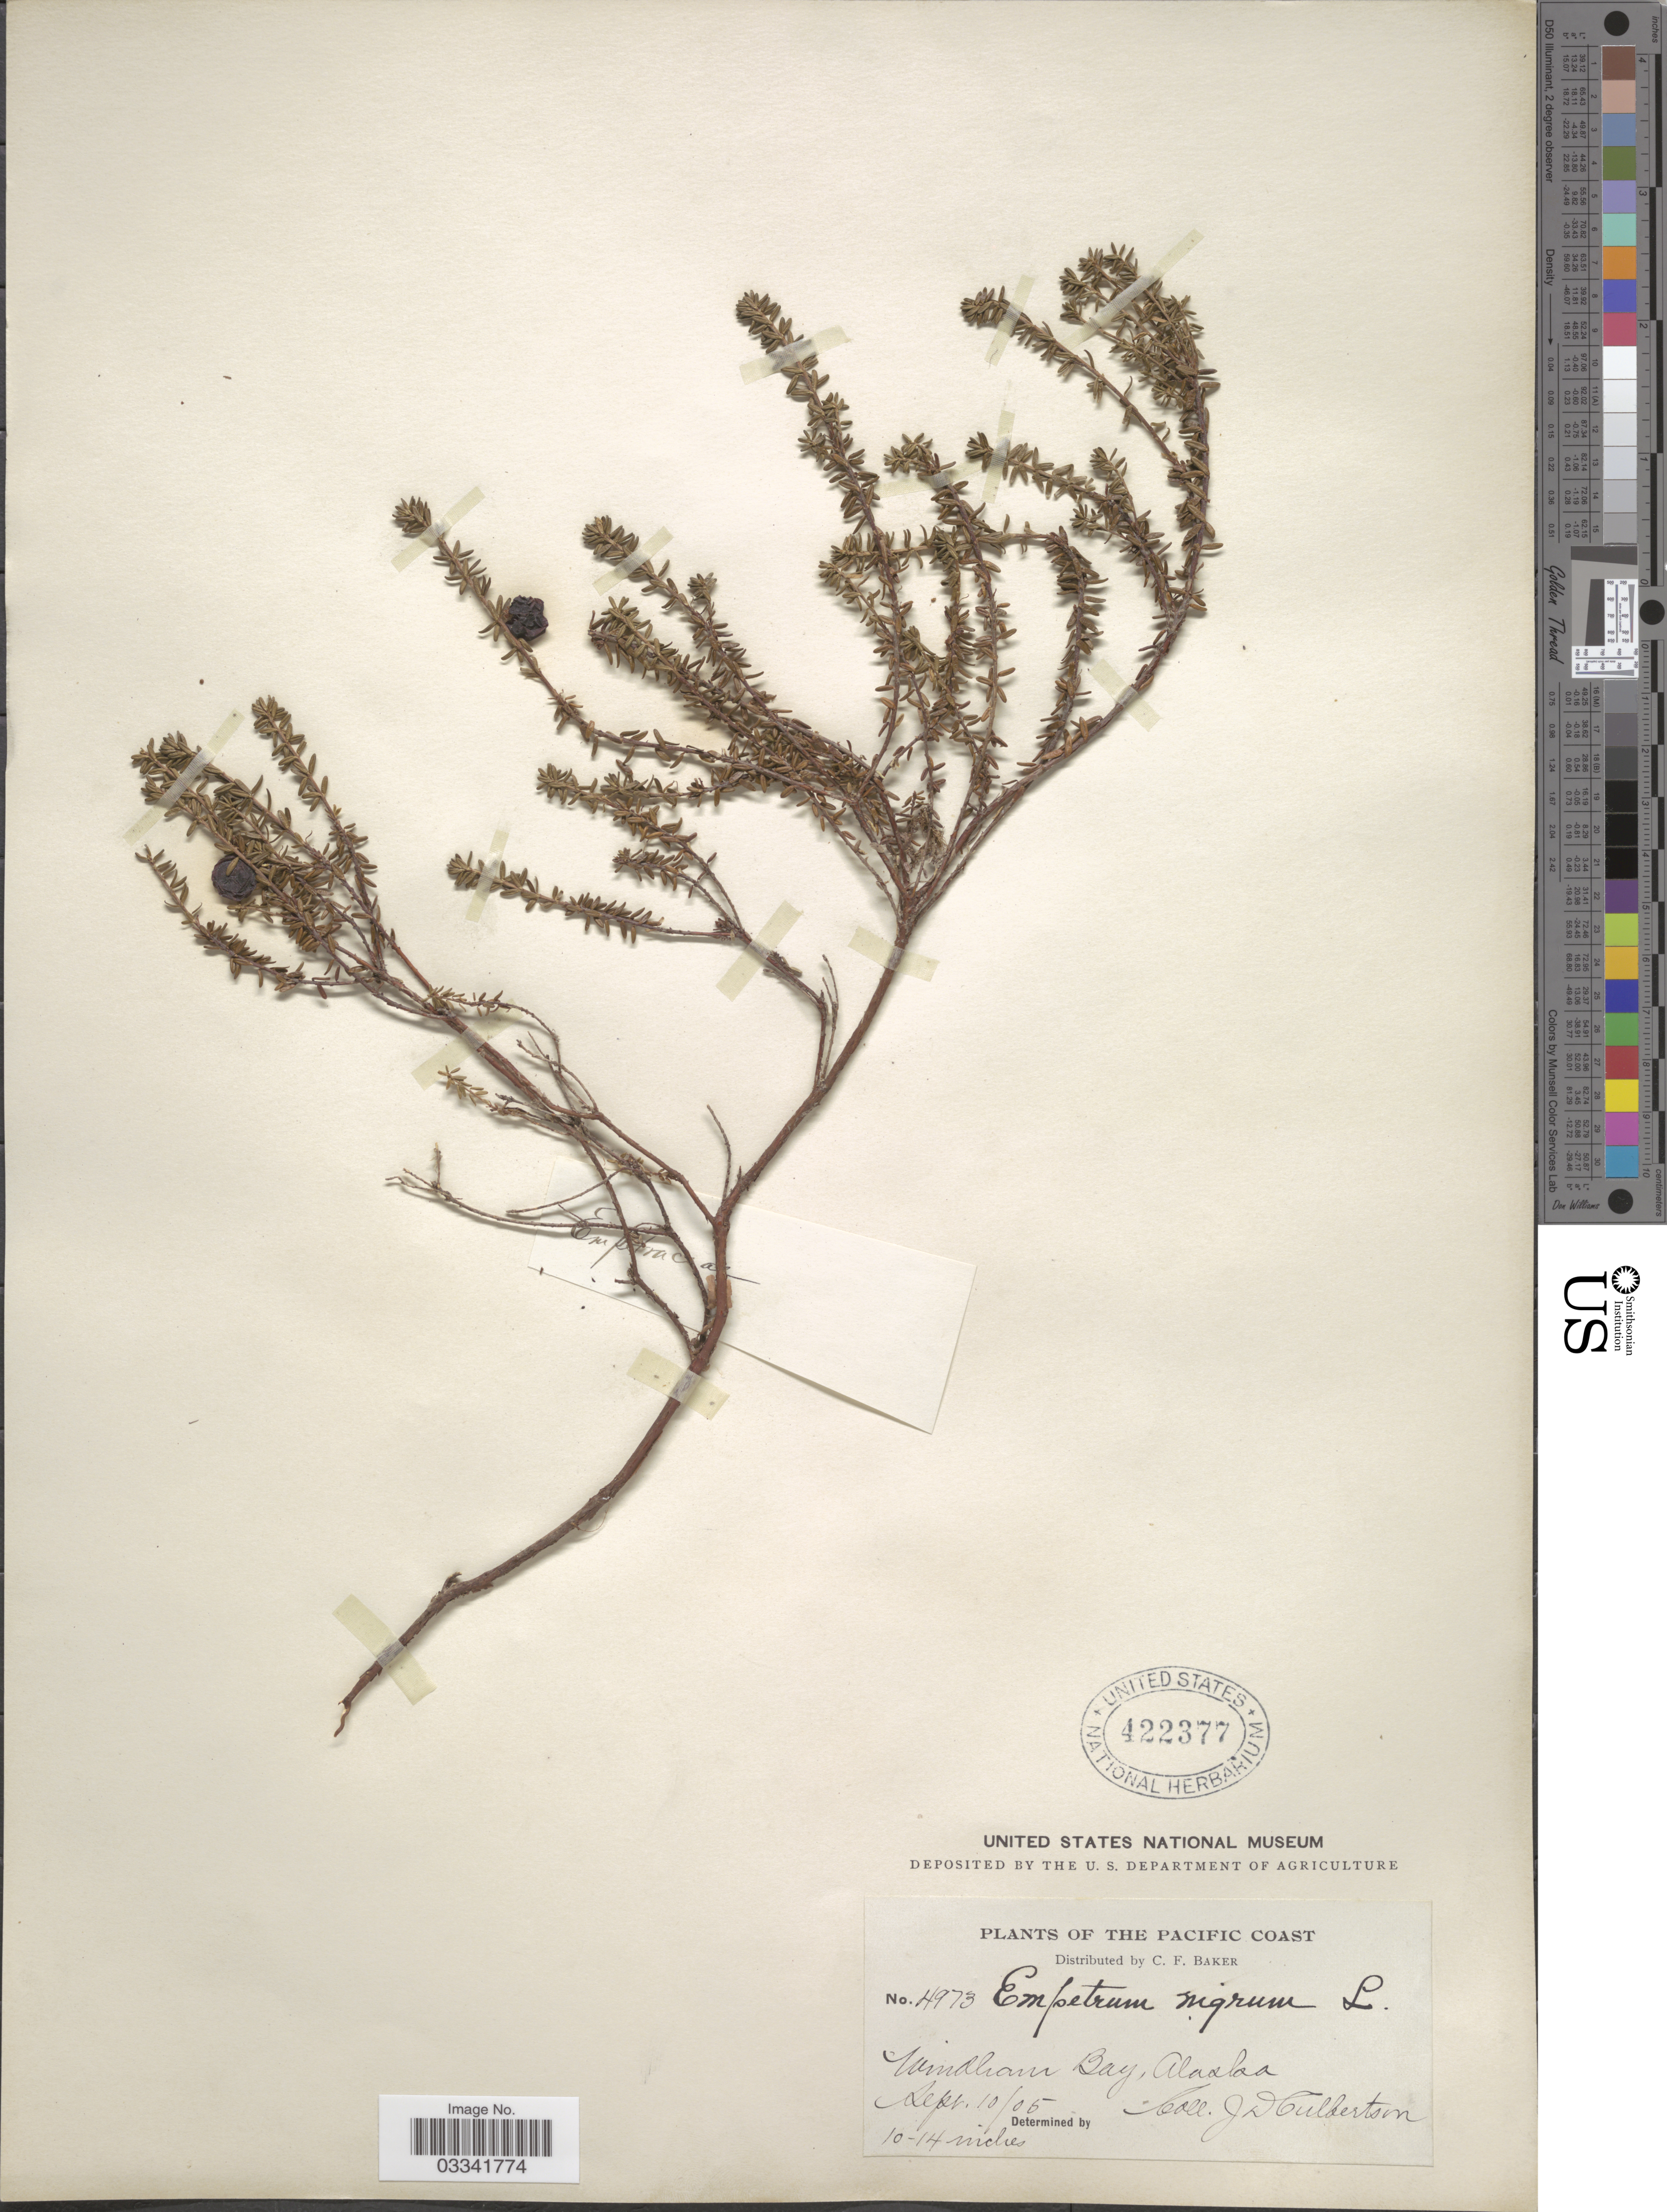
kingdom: Plantae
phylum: Tracheophyta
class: Magnoliopsida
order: Ericales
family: Ericaceae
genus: Empetrum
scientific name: Empetrum nigrum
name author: L.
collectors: J. Culbertson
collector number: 4973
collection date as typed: Transcribed d/m/y: 10/9/5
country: United States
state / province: Alaska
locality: The Pacific Coast. Windham Bay.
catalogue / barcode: US 422377